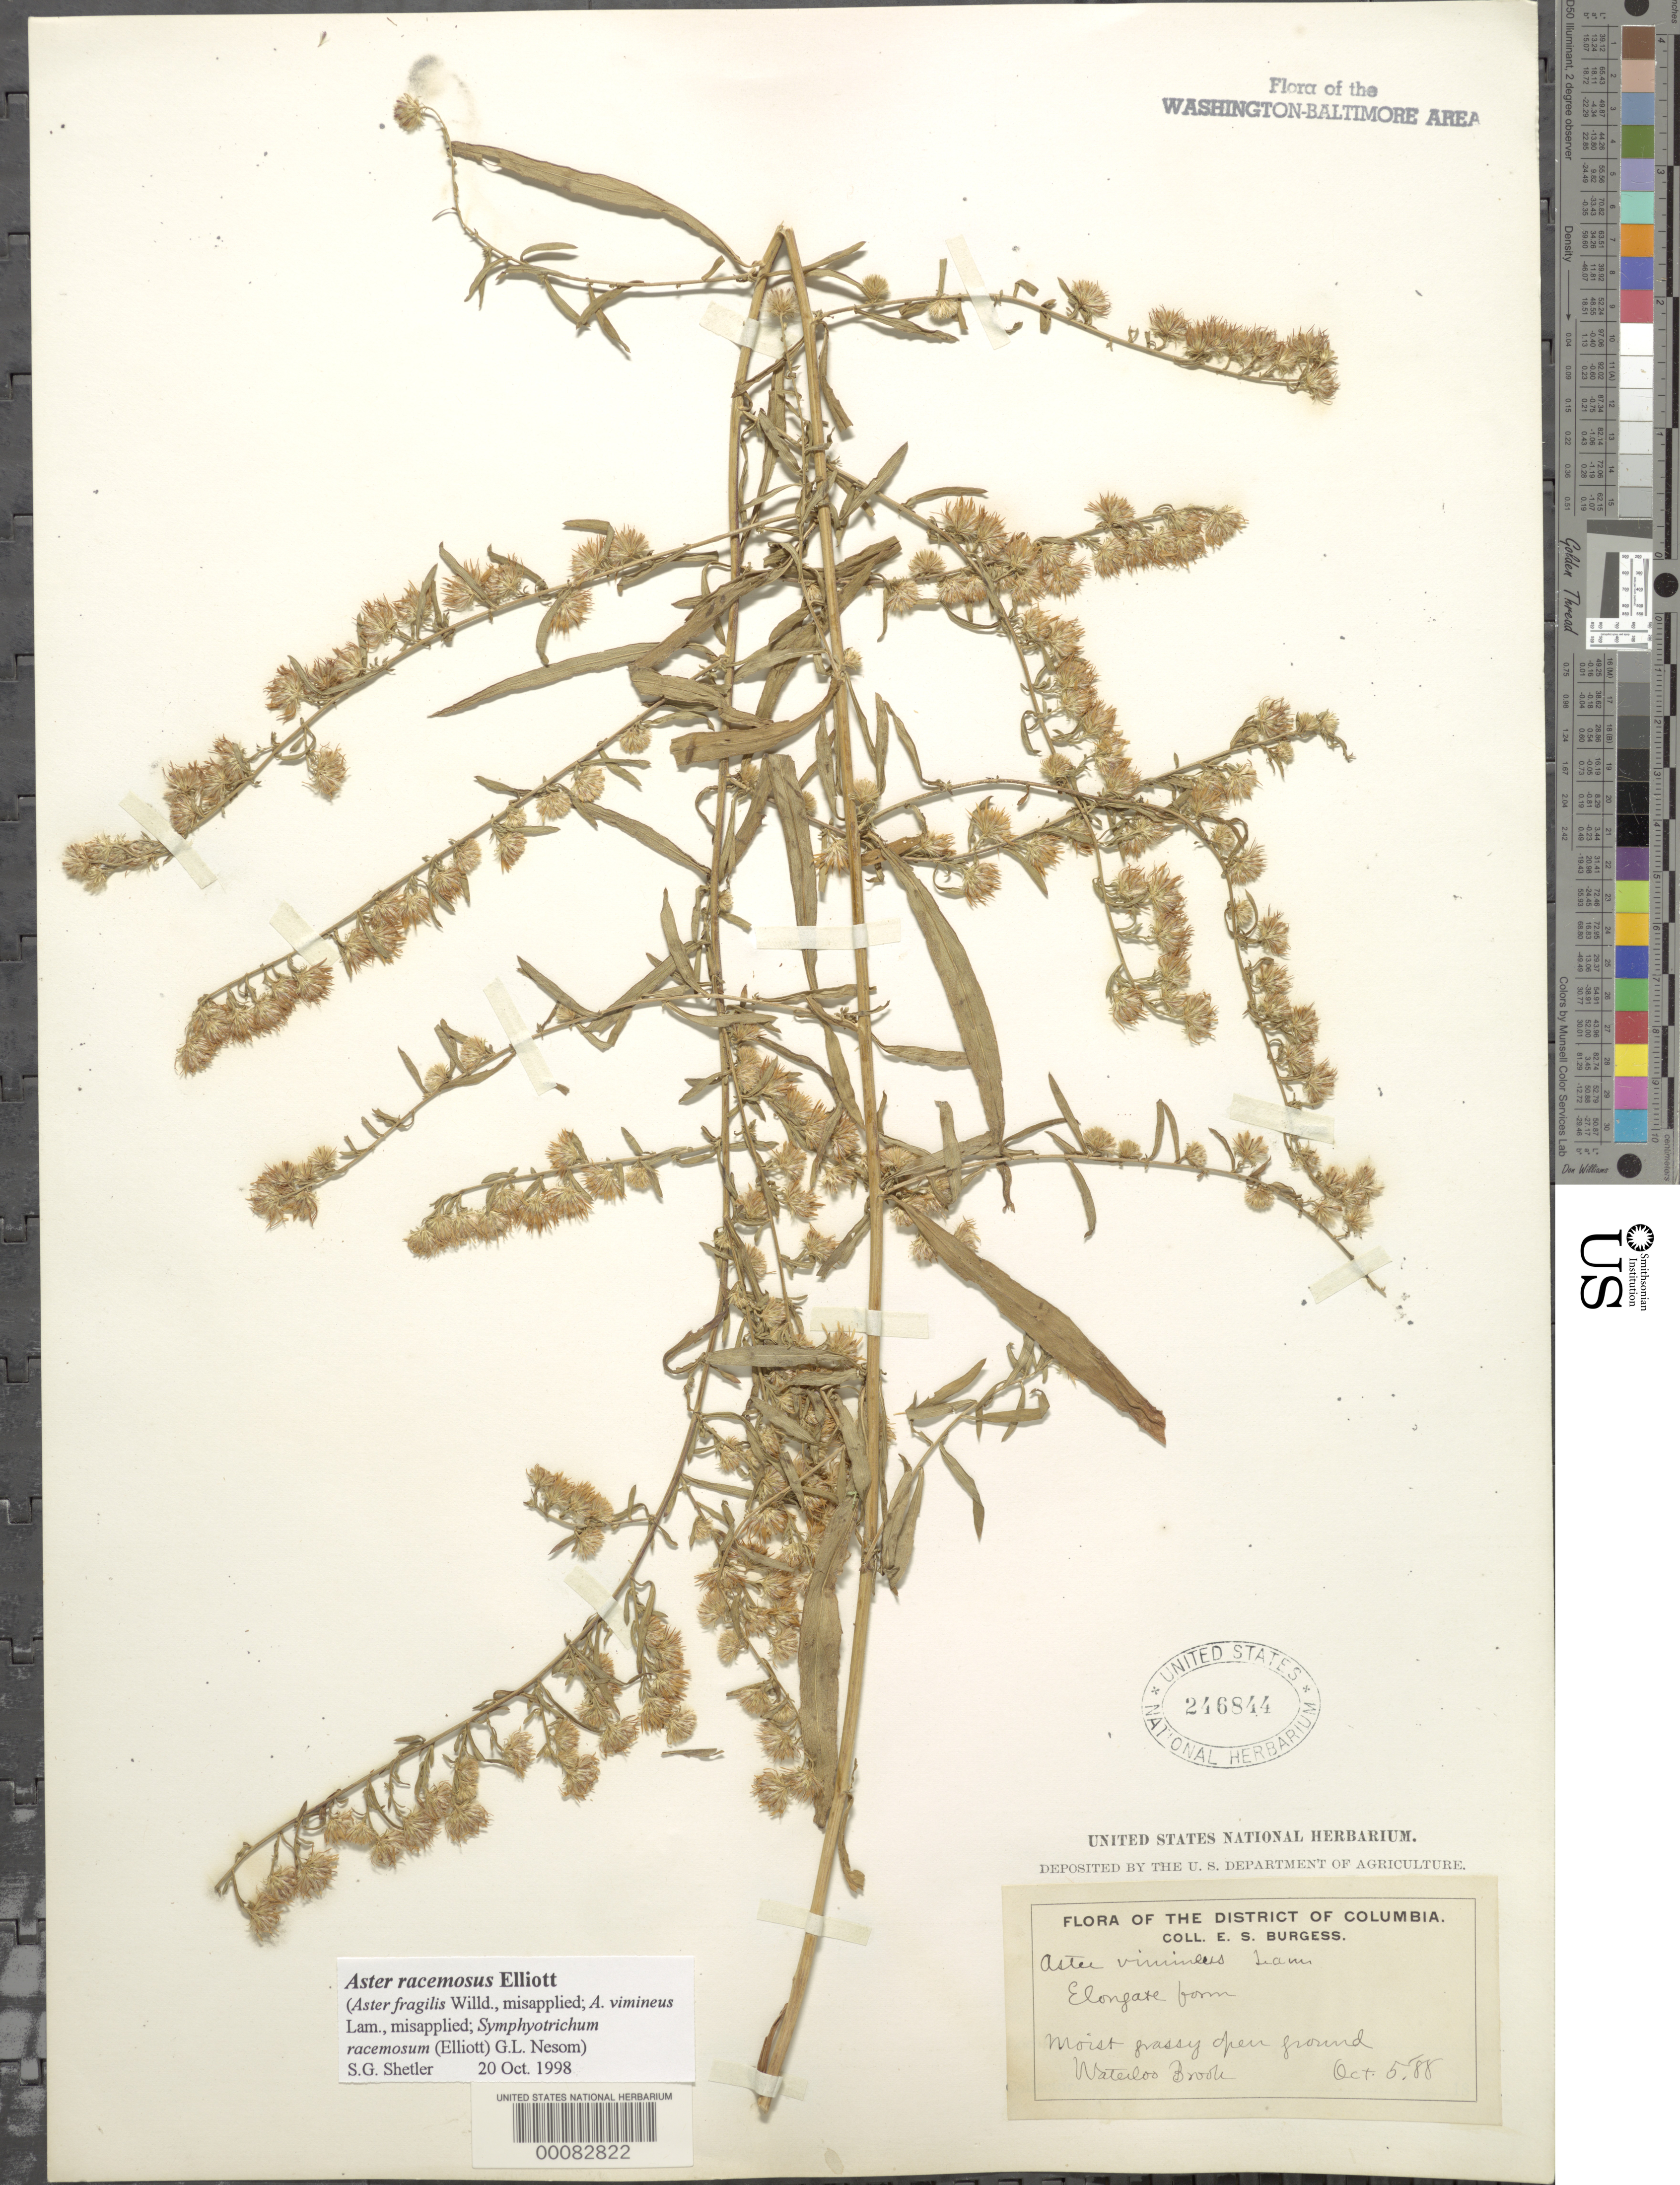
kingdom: Plantae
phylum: Tracheophyta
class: Magnoliopsida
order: Asterales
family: Asteraceae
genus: Symphyotrichum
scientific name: Symphyotrichum racemosum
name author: (Elliott) G.L. Nesom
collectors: E. Burgess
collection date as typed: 05 Oct 1888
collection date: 1888-10-05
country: United States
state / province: Virginia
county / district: Arlington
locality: Waterloo Brook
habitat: Moist grassy open ground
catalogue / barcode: US 246844